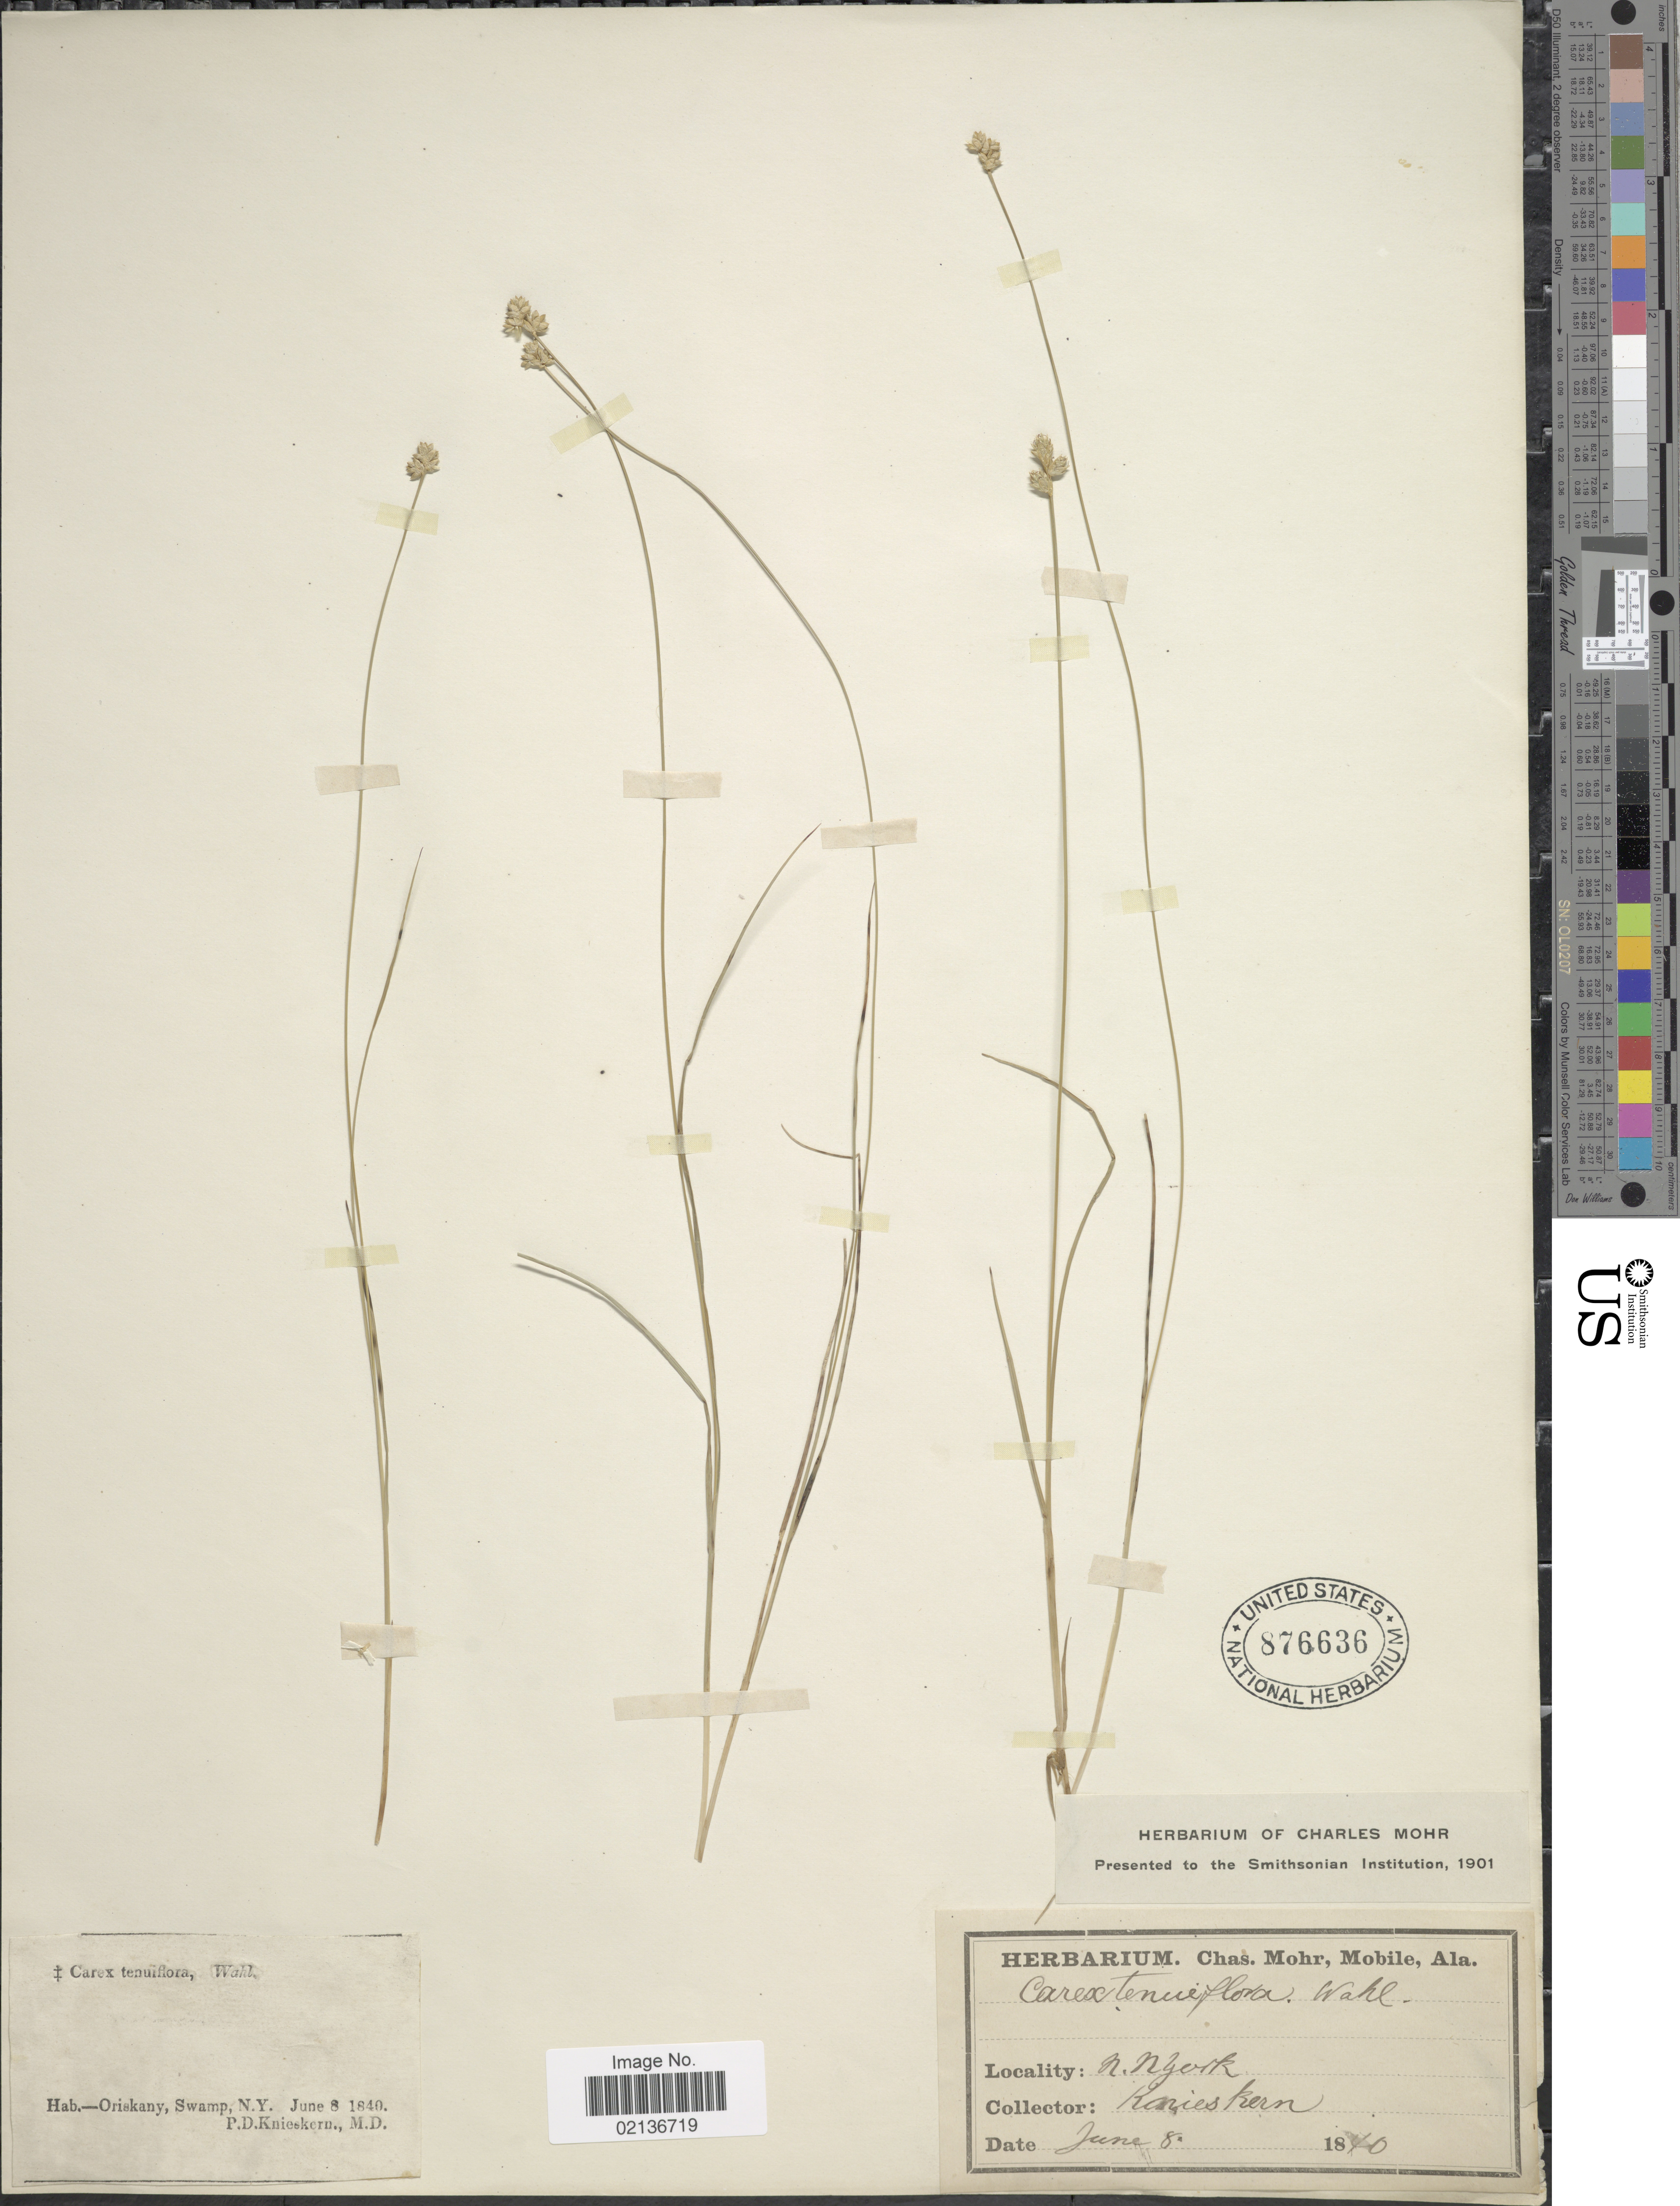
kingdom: Plantae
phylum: Tracheophyta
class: Liliopsida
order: Poales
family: Cyperaceae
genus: Carex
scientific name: Carex tenuiflora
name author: Wahlenb.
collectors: P. D. Knieskern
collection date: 1840-06-08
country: United States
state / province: New York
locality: Oriskany, Swamps,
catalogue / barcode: US 876636